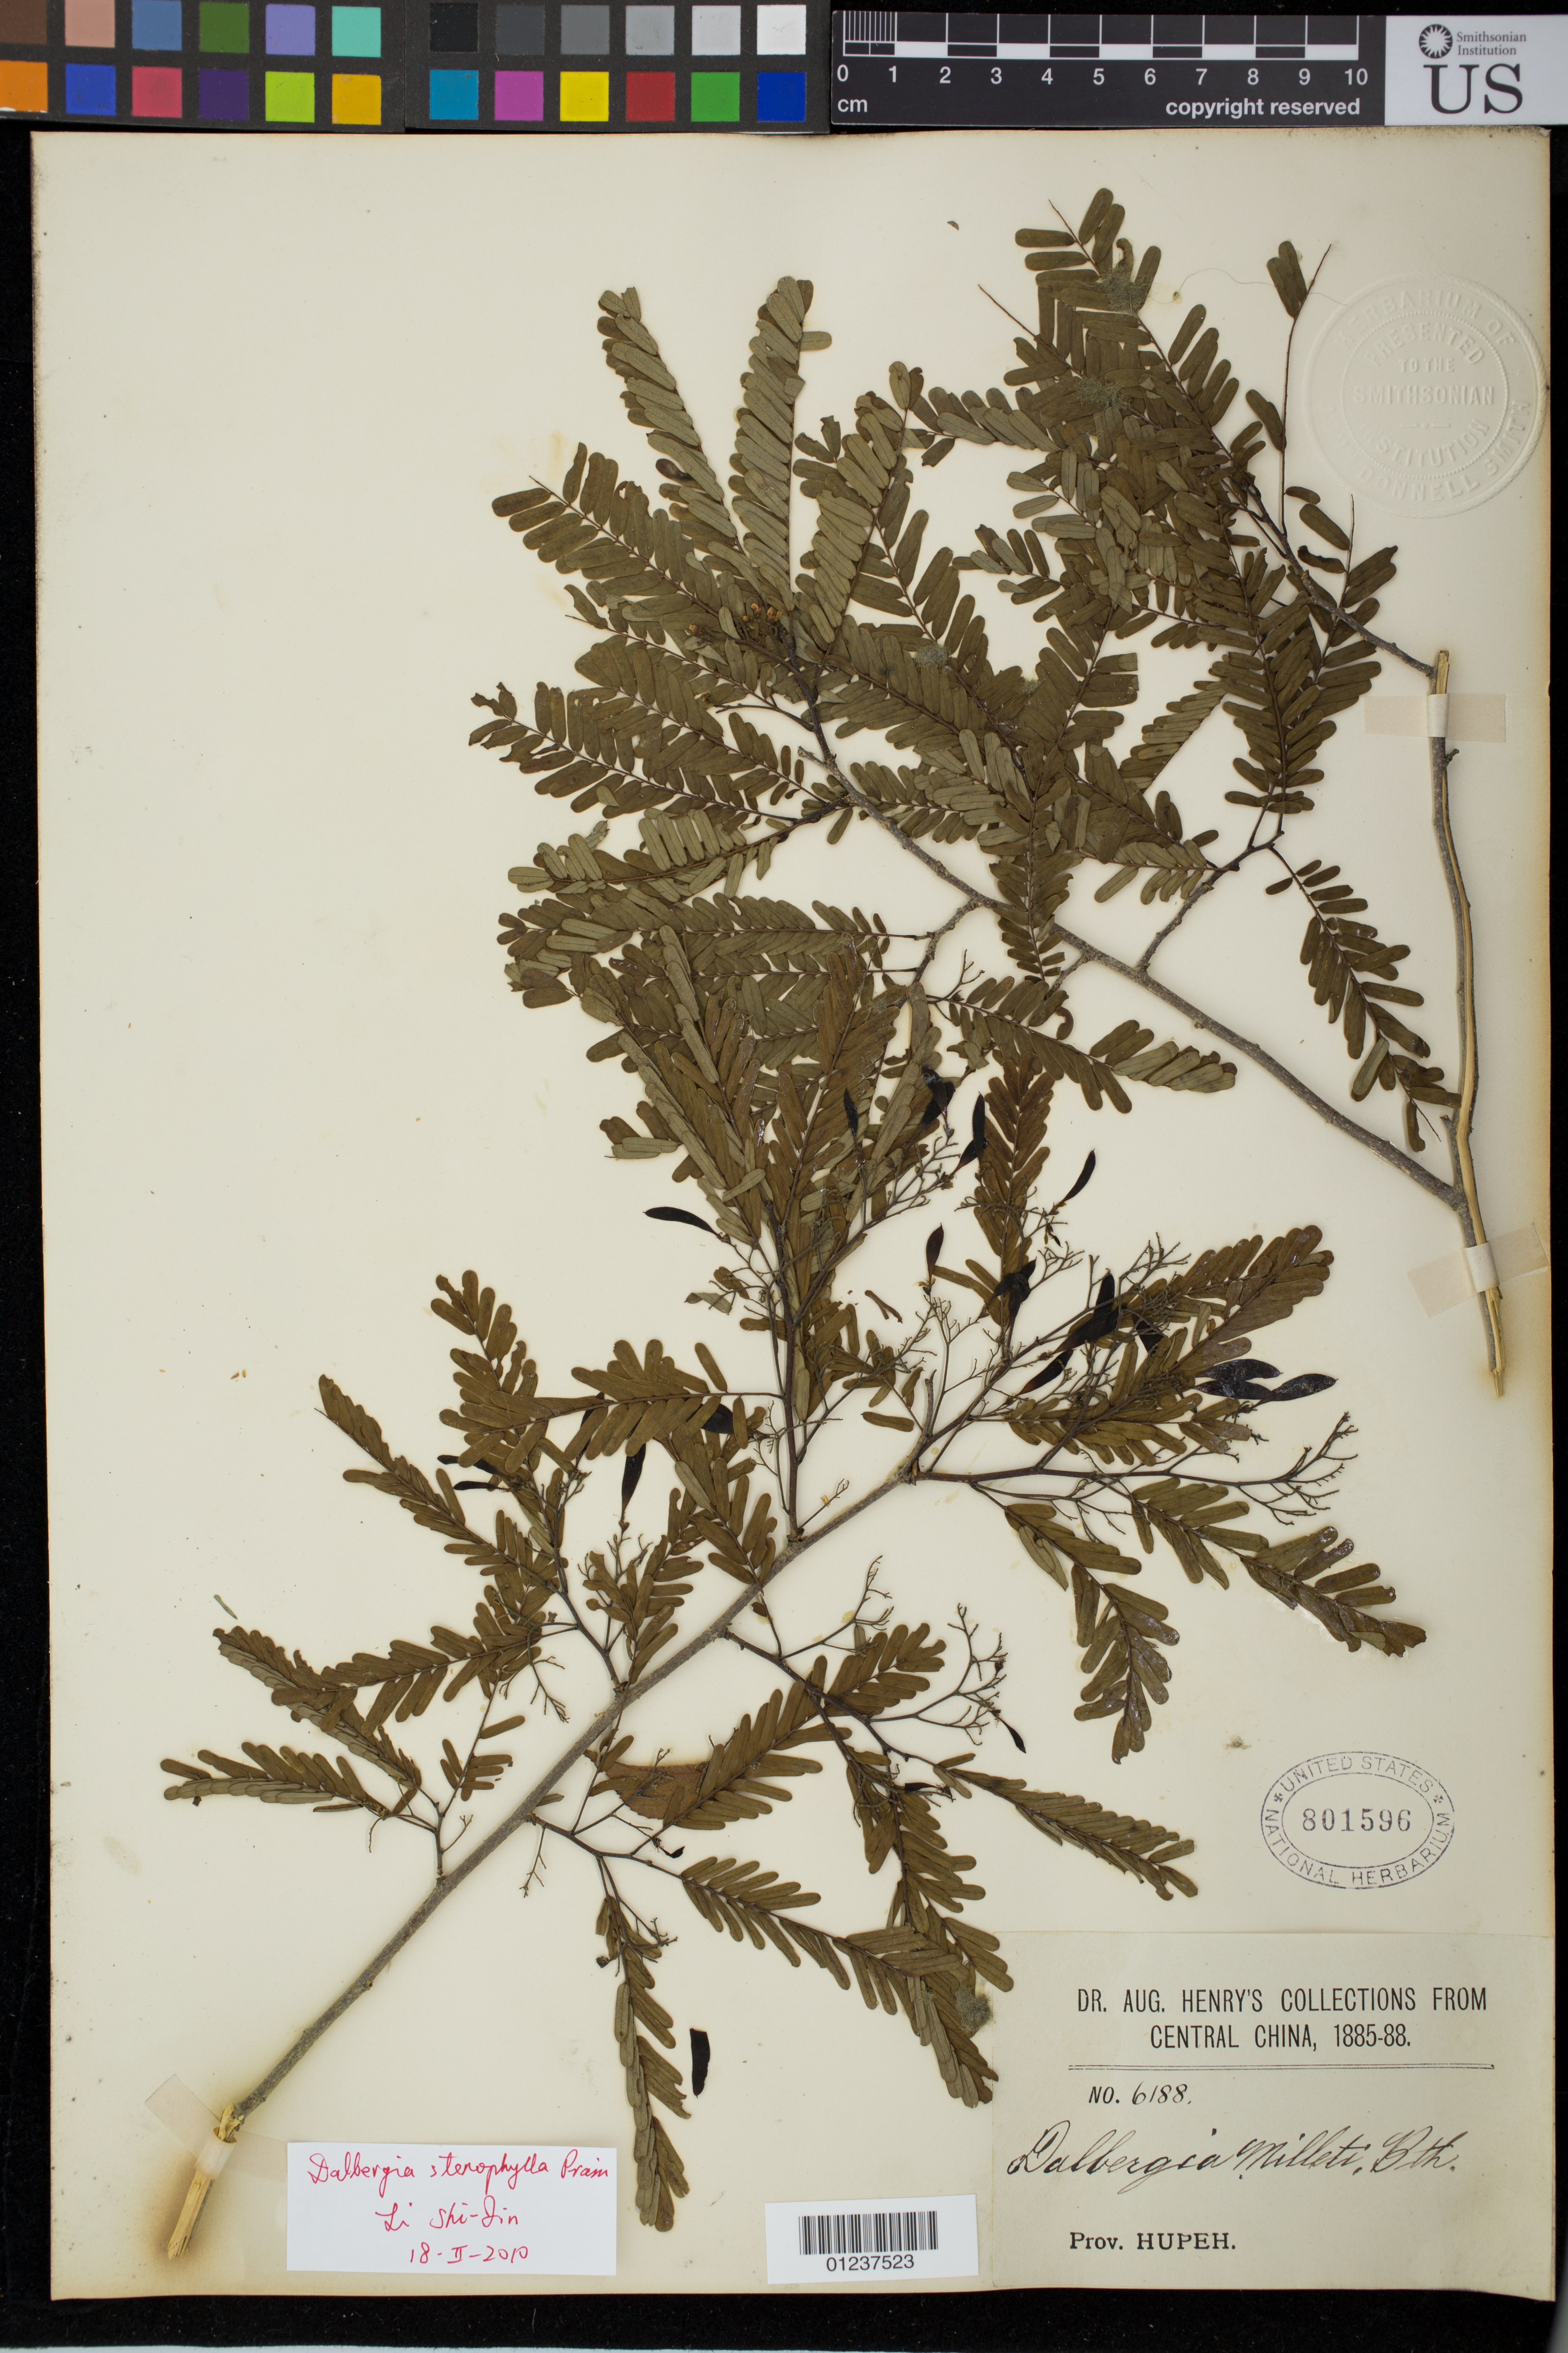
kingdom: Plantae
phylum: Tracheophyta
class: Magnoliopsida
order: Fabales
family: Fabaceae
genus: Dalbergia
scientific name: Dalbergia stenophylla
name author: Prain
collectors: A. Henry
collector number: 6188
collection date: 1885/1888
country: China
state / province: Hubei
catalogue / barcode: US 801596